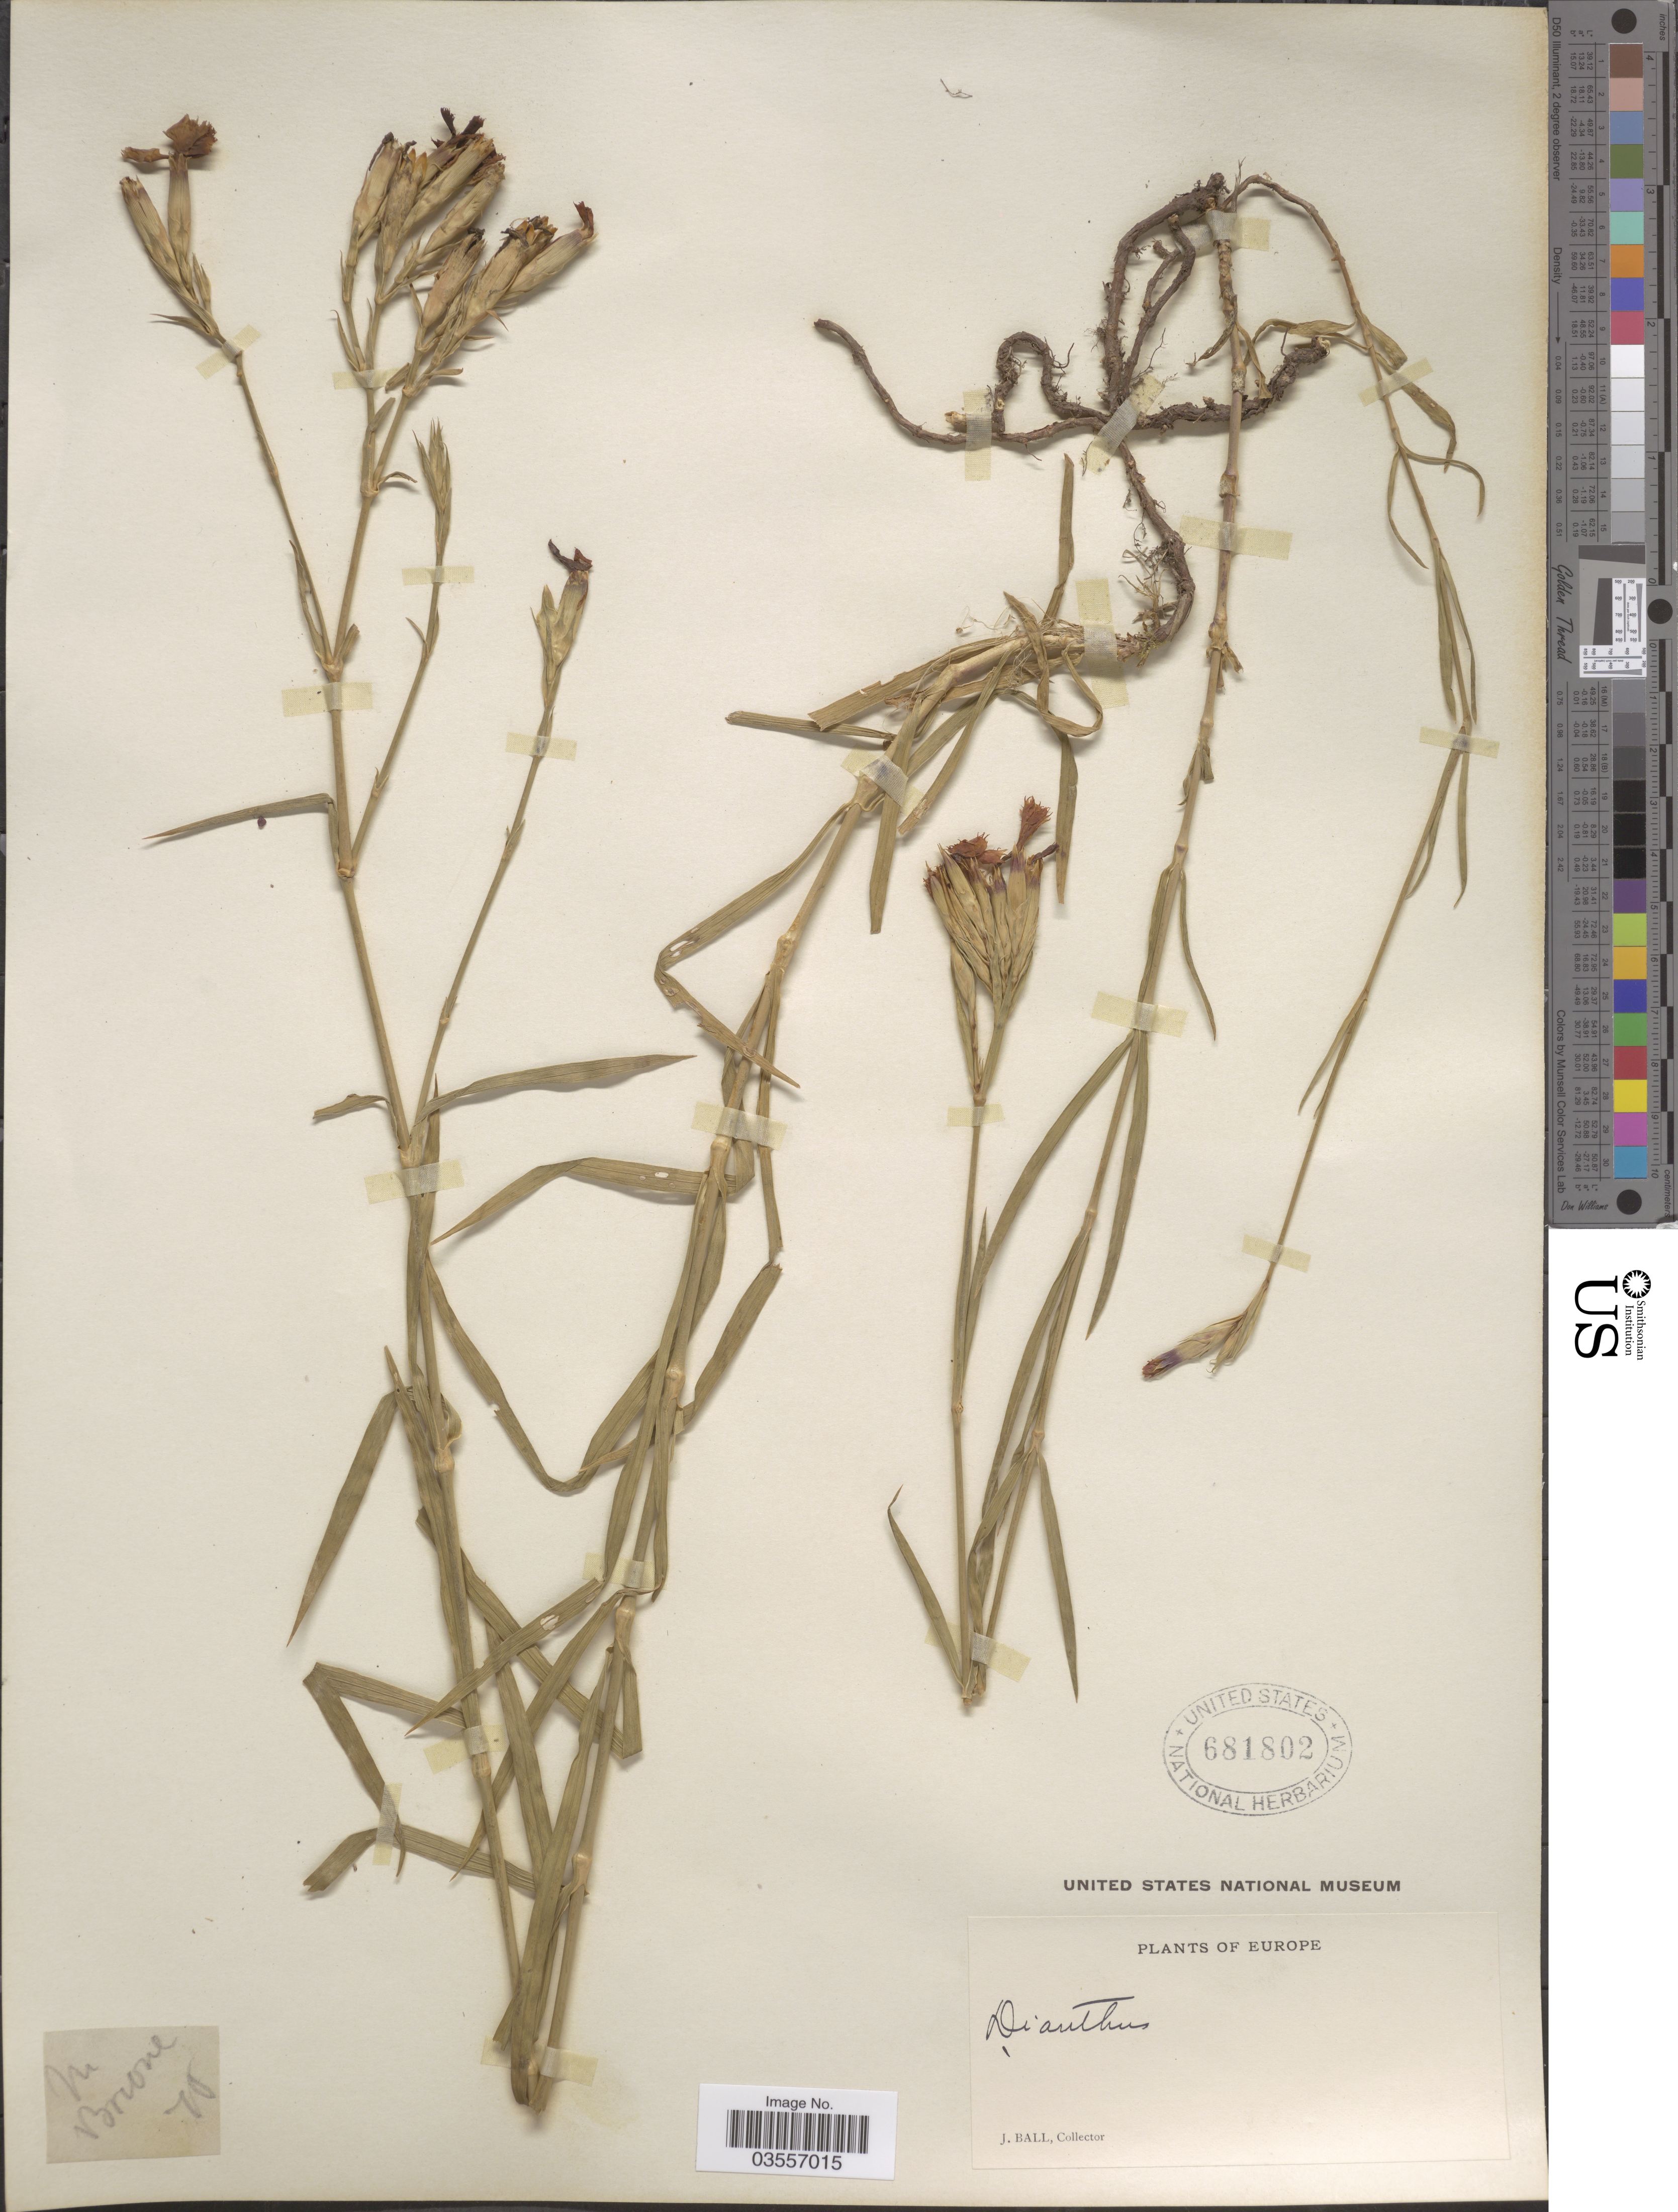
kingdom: Plantae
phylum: Tracheophyta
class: Magnoliopsida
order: Caryophyllales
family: Caryophyllaceae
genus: Dianthus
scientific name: Dianthus sp.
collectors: J. Ball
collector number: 70?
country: Italy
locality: Europe. Brione.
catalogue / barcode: US 681802